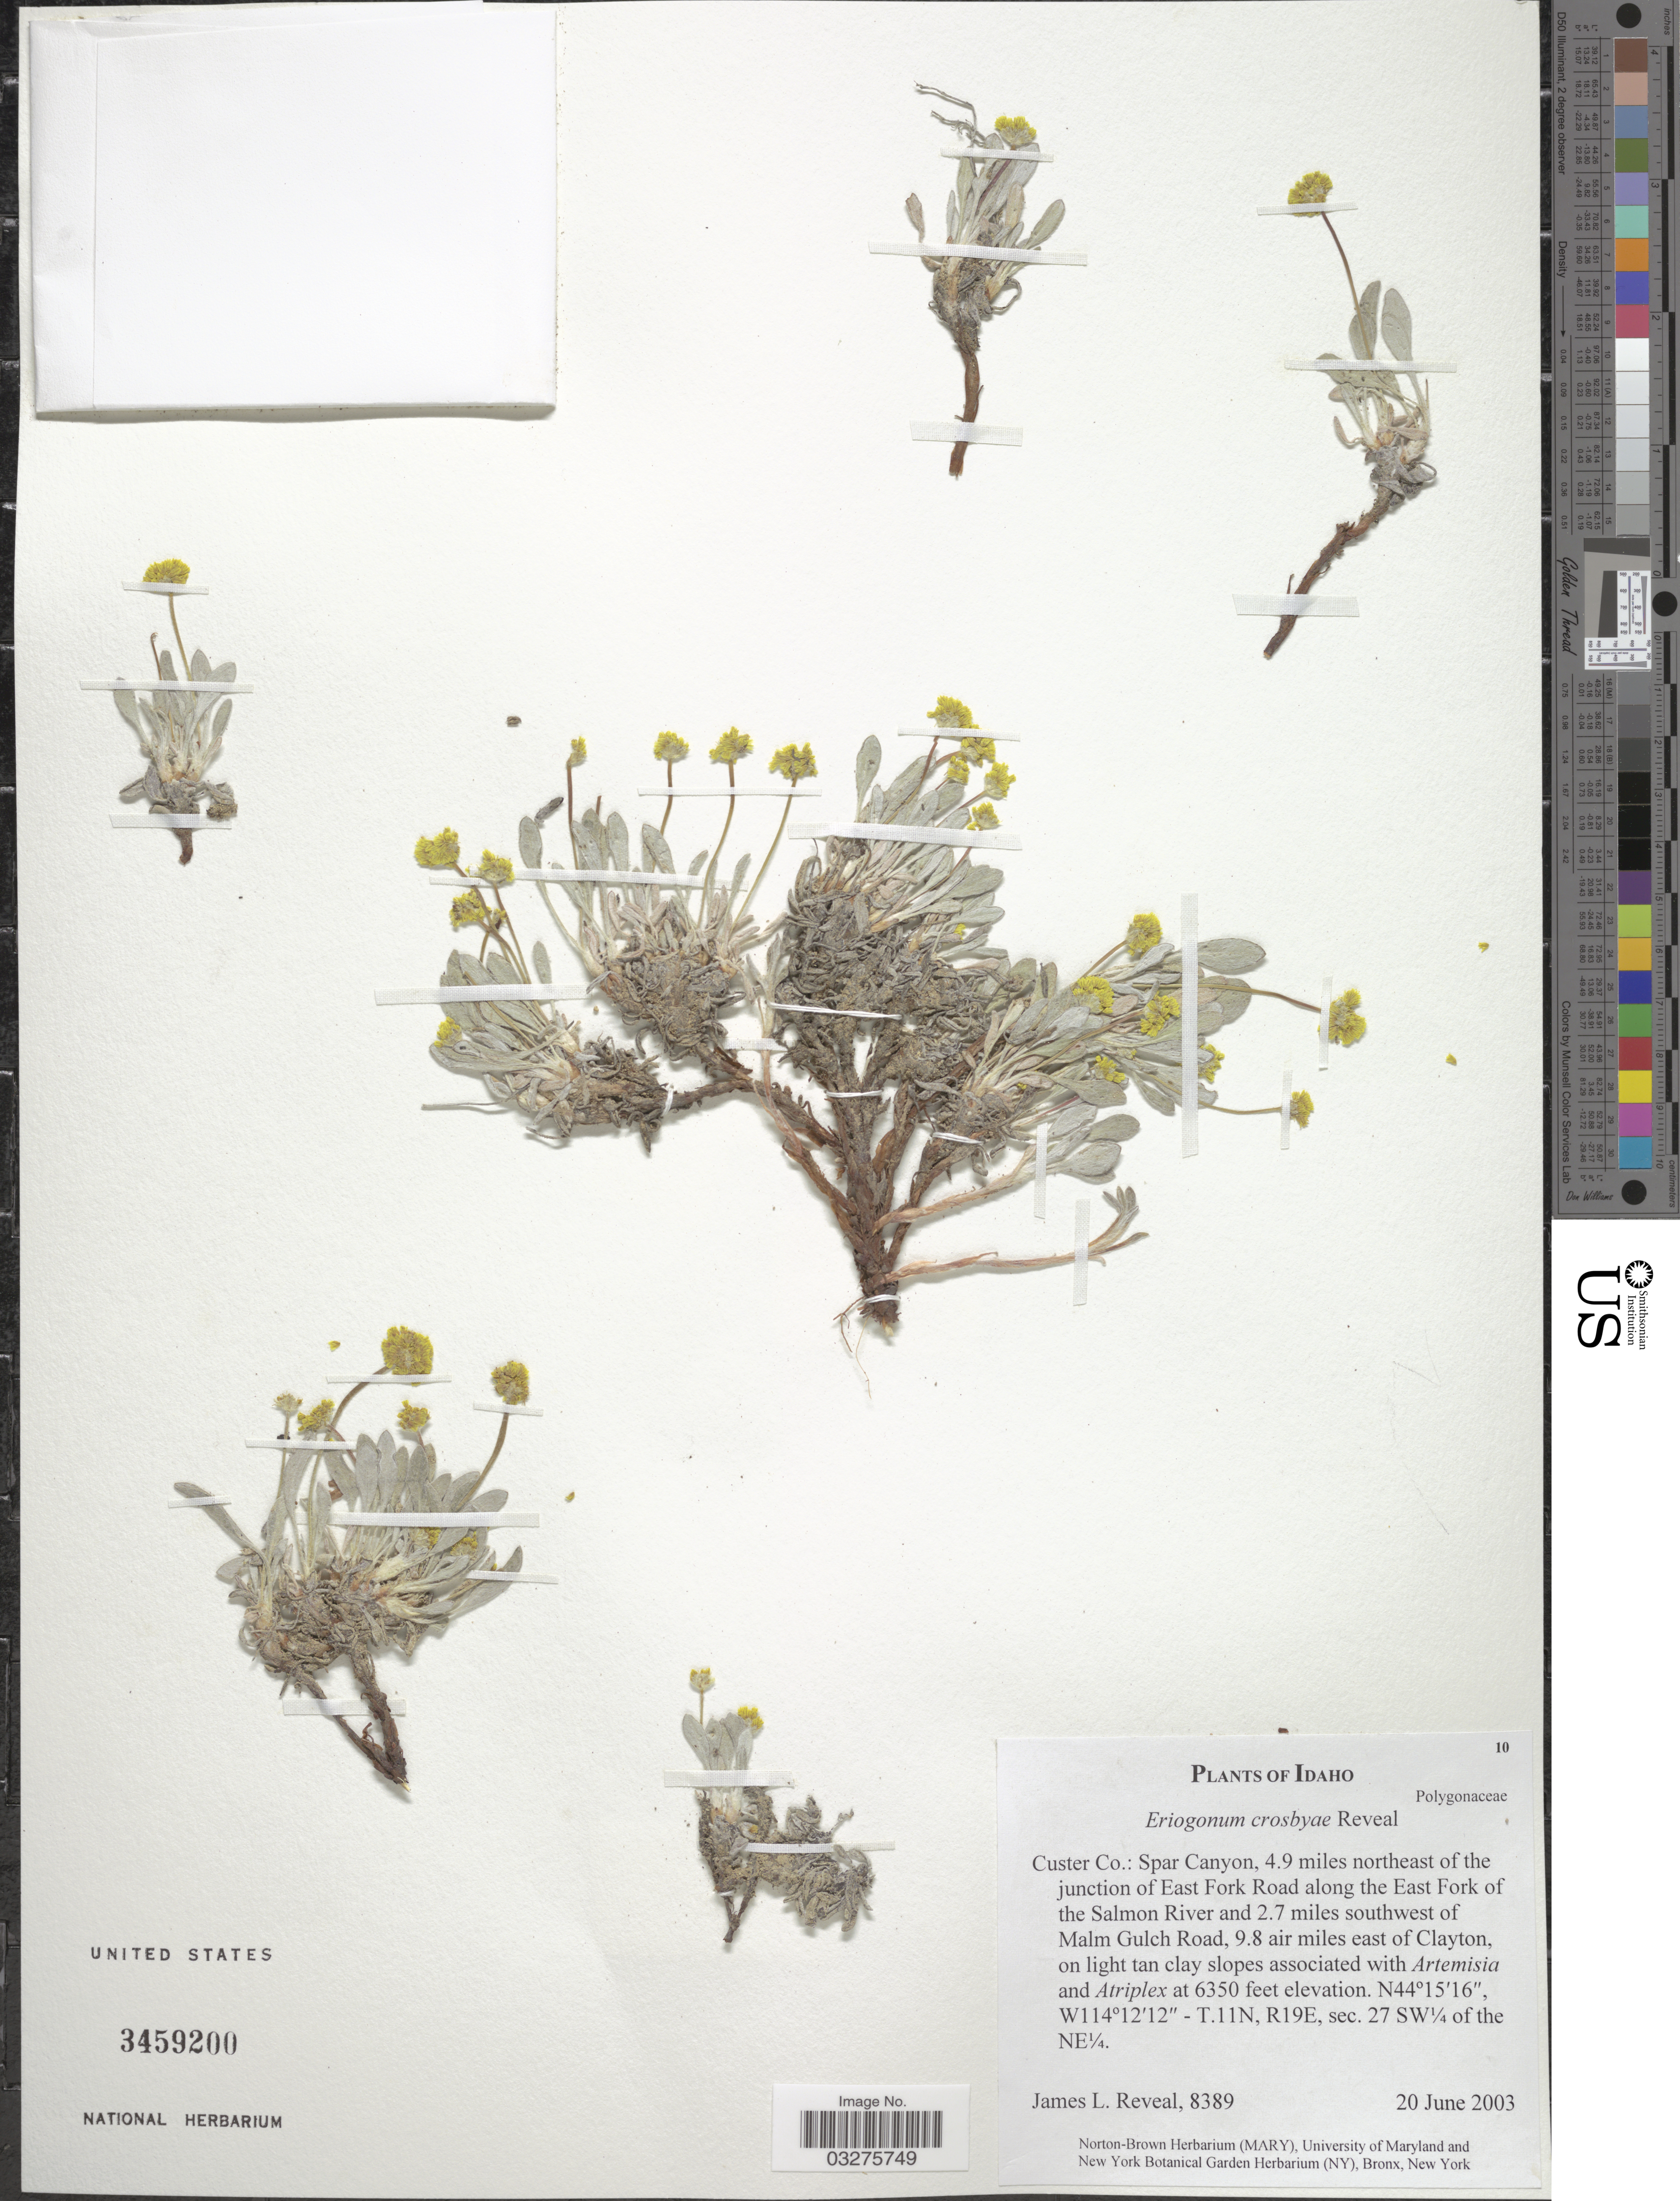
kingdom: Plantae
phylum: Tracheophyta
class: Magnoliopsida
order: Caryophyllales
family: Polygonaceae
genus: Eriogonum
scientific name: Eriogonum crosbyae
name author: Reveal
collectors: J. L. Reveal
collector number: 8389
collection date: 2003-06-20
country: United States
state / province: Idaho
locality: Custer Co.: Spar Canyon, 4.9 miles northeast of the junction of East Fork Road along the East Fork of the Salmon River and 2.7 miles southwest of Malm Gulch Road, 9.8 air miles east of Clayton. T.11N, R19E, sec. 27 SW¼ of the NE¼.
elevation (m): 1935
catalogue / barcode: US 3459200